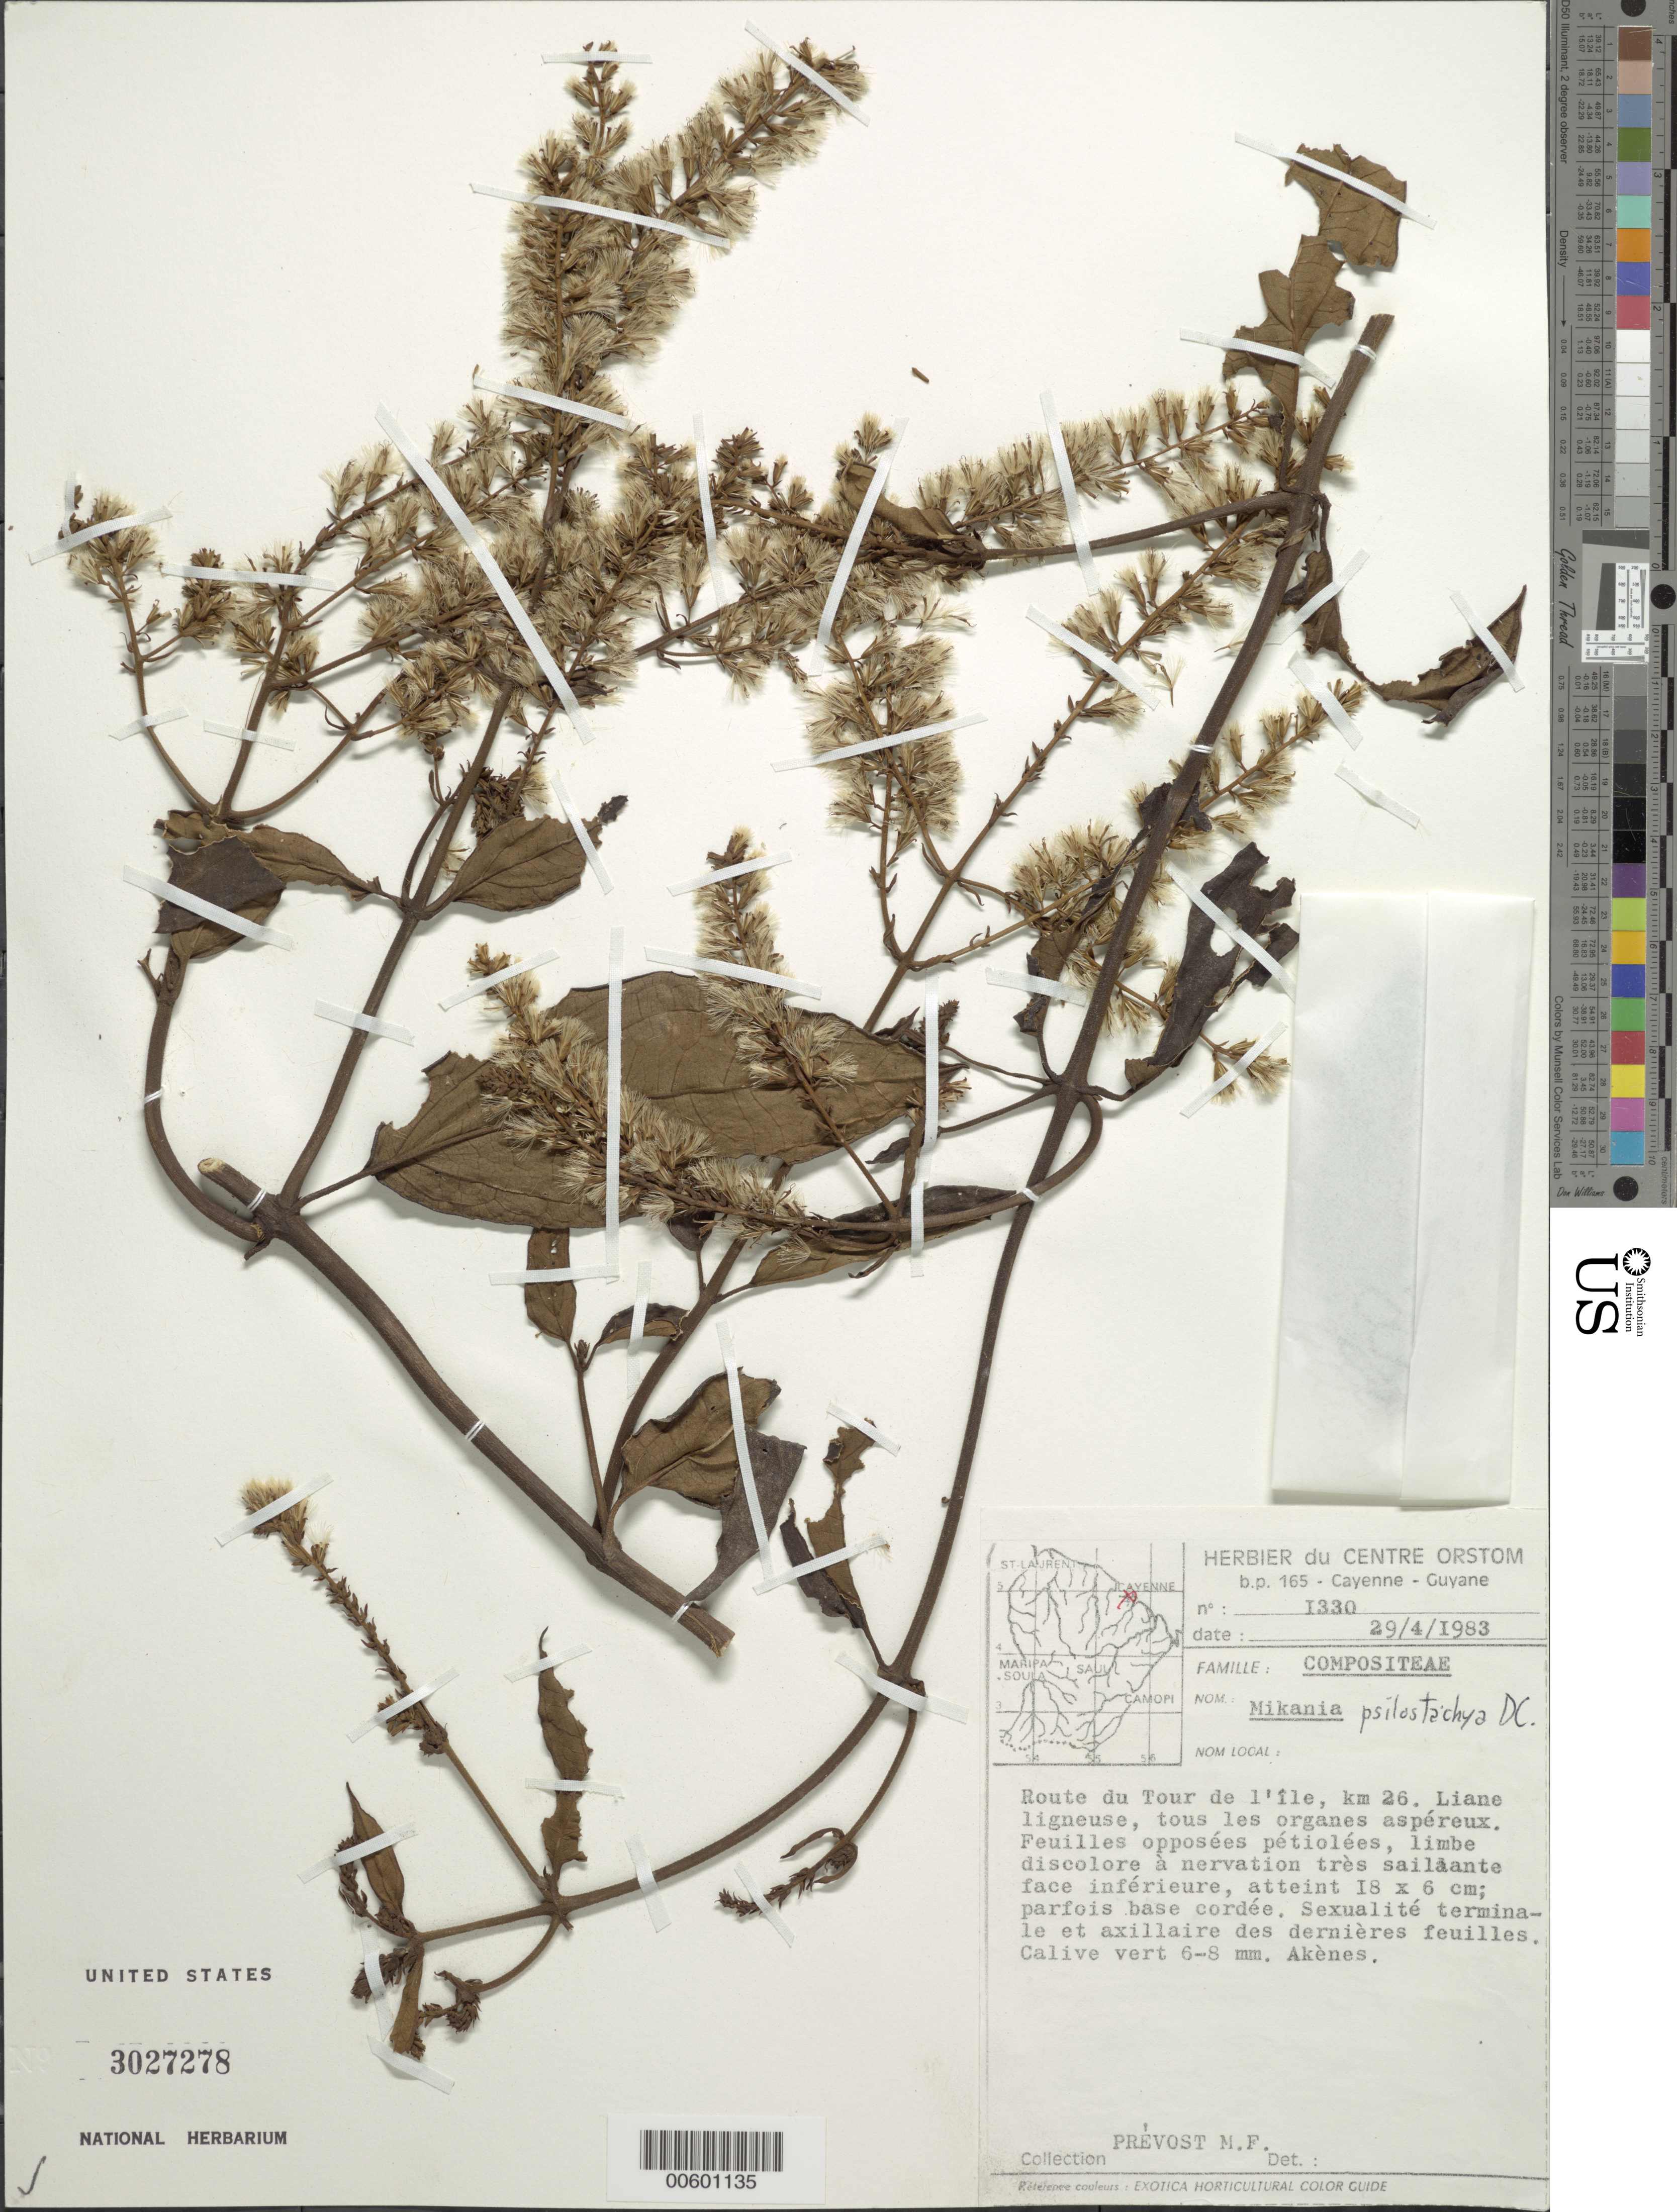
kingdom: Plantae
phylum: Tracheophyta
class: Magnoliopsida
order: Asterales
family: Asteraceae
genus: Mikania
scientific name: Mikania psilostachya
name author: DC.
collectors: M.-F. Prévost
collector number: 1330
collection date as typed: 29-Apr-83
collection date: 1983-04-29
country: French Guiana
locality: Route du Tour de l'Ile, km 26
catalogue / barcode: US 3027278